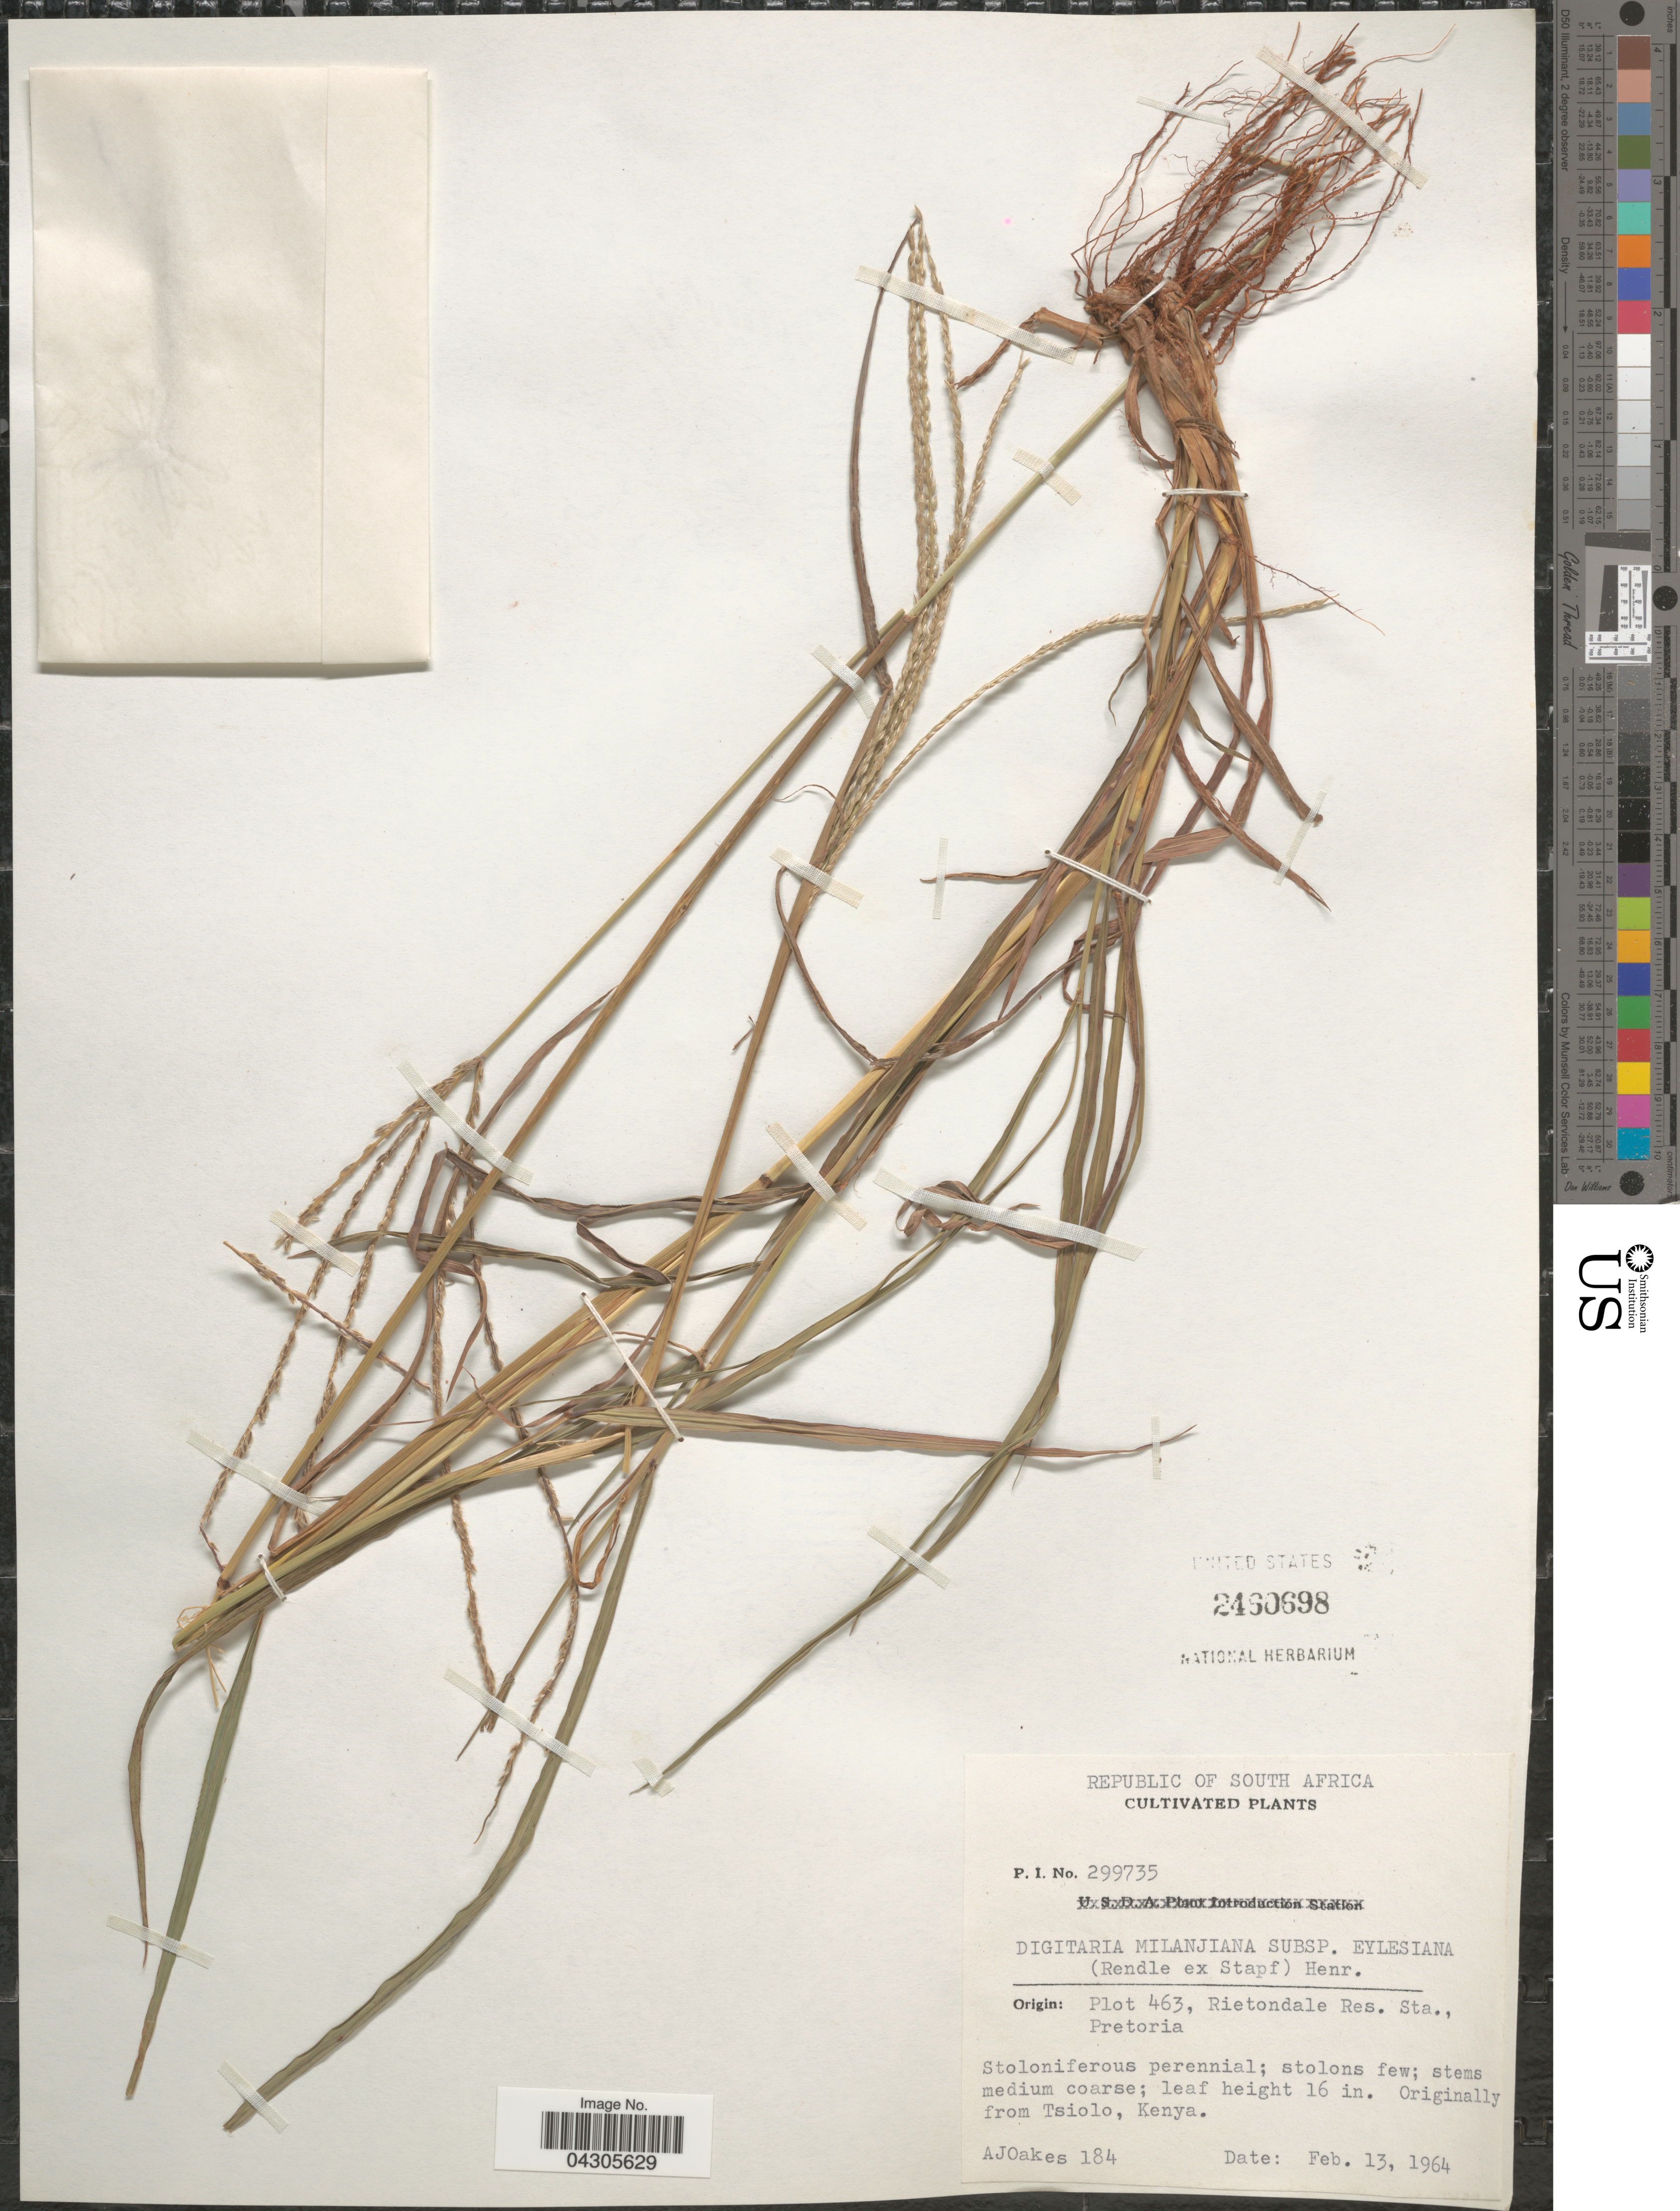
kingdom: Plantae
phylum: Tracheophyta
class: Liliopsida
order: Poales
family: Poaceae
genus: Digitaria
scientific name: Digitaria milanjiana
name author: (Rendle) Stapf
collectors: A. Oakes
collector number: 184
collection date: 1964-02-13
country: South Africa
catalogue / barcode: US 2460698